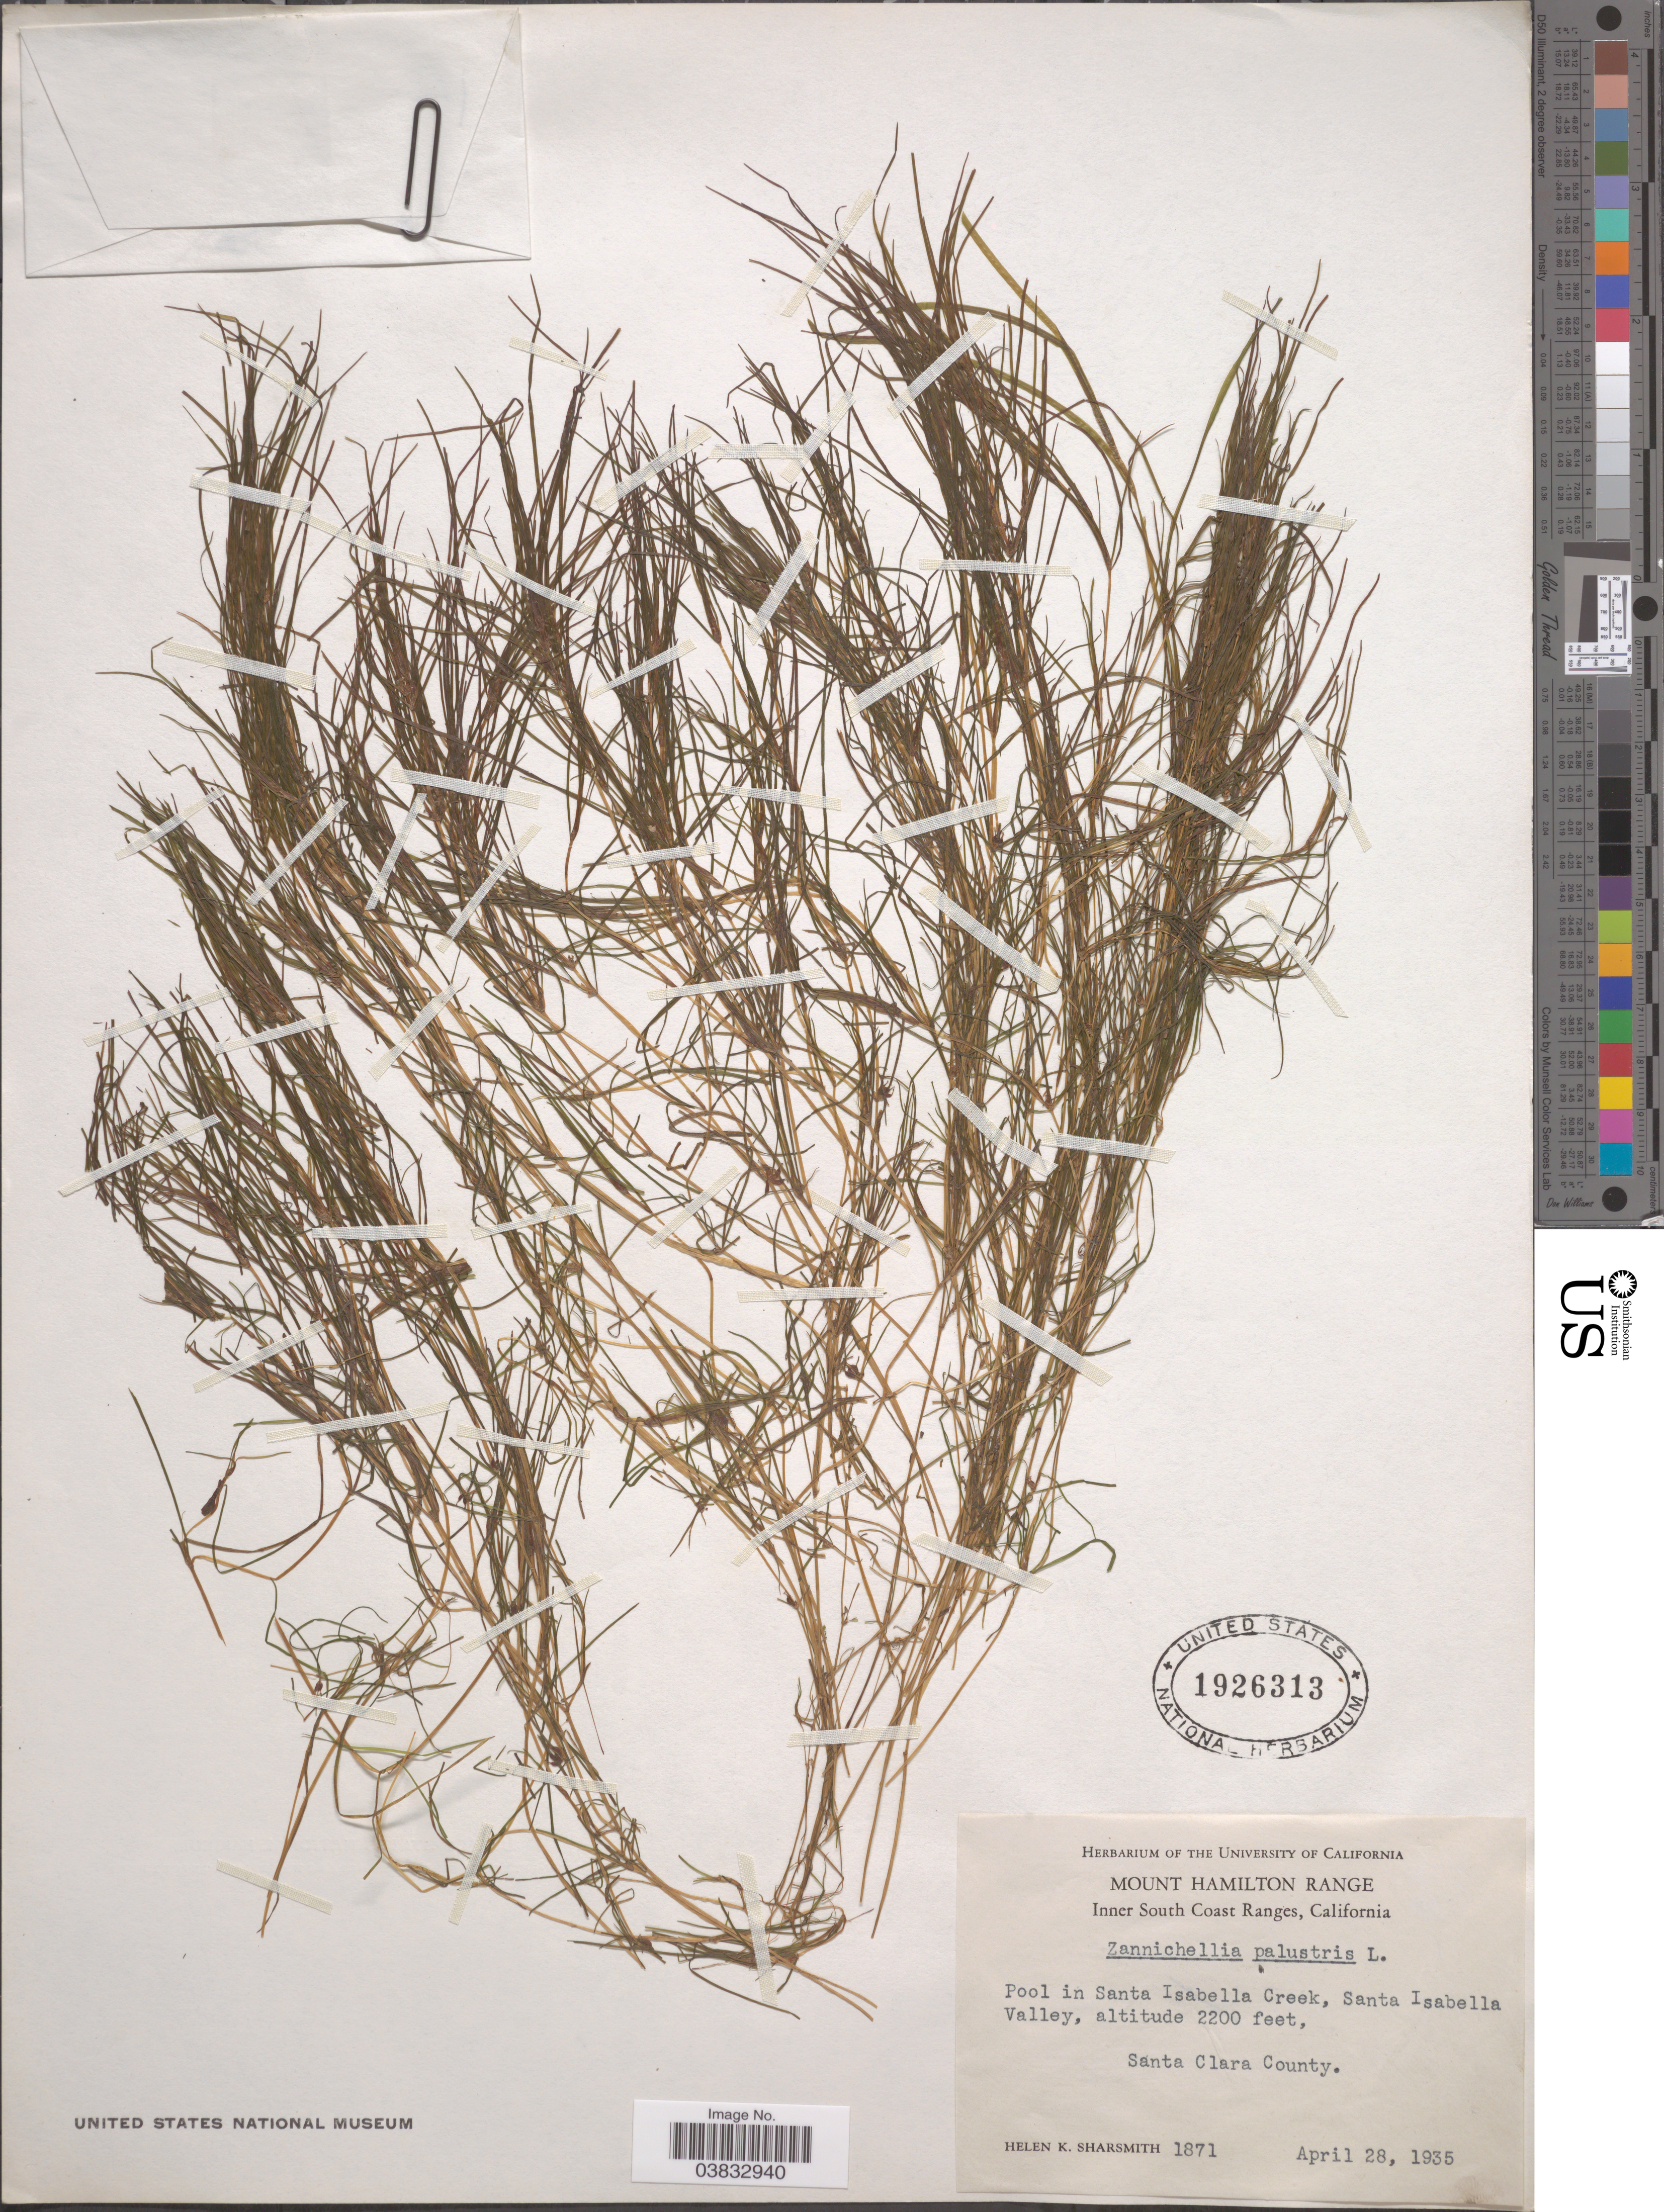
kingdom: Plantae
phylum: Tracheophyta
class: Liliopsida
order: Alismatales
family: Potamogetonaceae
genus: Zannichellia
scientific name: Zannichellia palustris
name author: L.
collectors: H. Sharsmith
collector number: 1871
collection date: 1935-04-28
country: United States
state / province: California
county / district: Santa Clara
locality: Mount Hamilton Range. Inner South Coast Ranges. Pool in Santa Isabella Creek, Santa Isabella Valley. Santa Clara County.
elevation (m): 671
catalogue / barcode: US 1926313